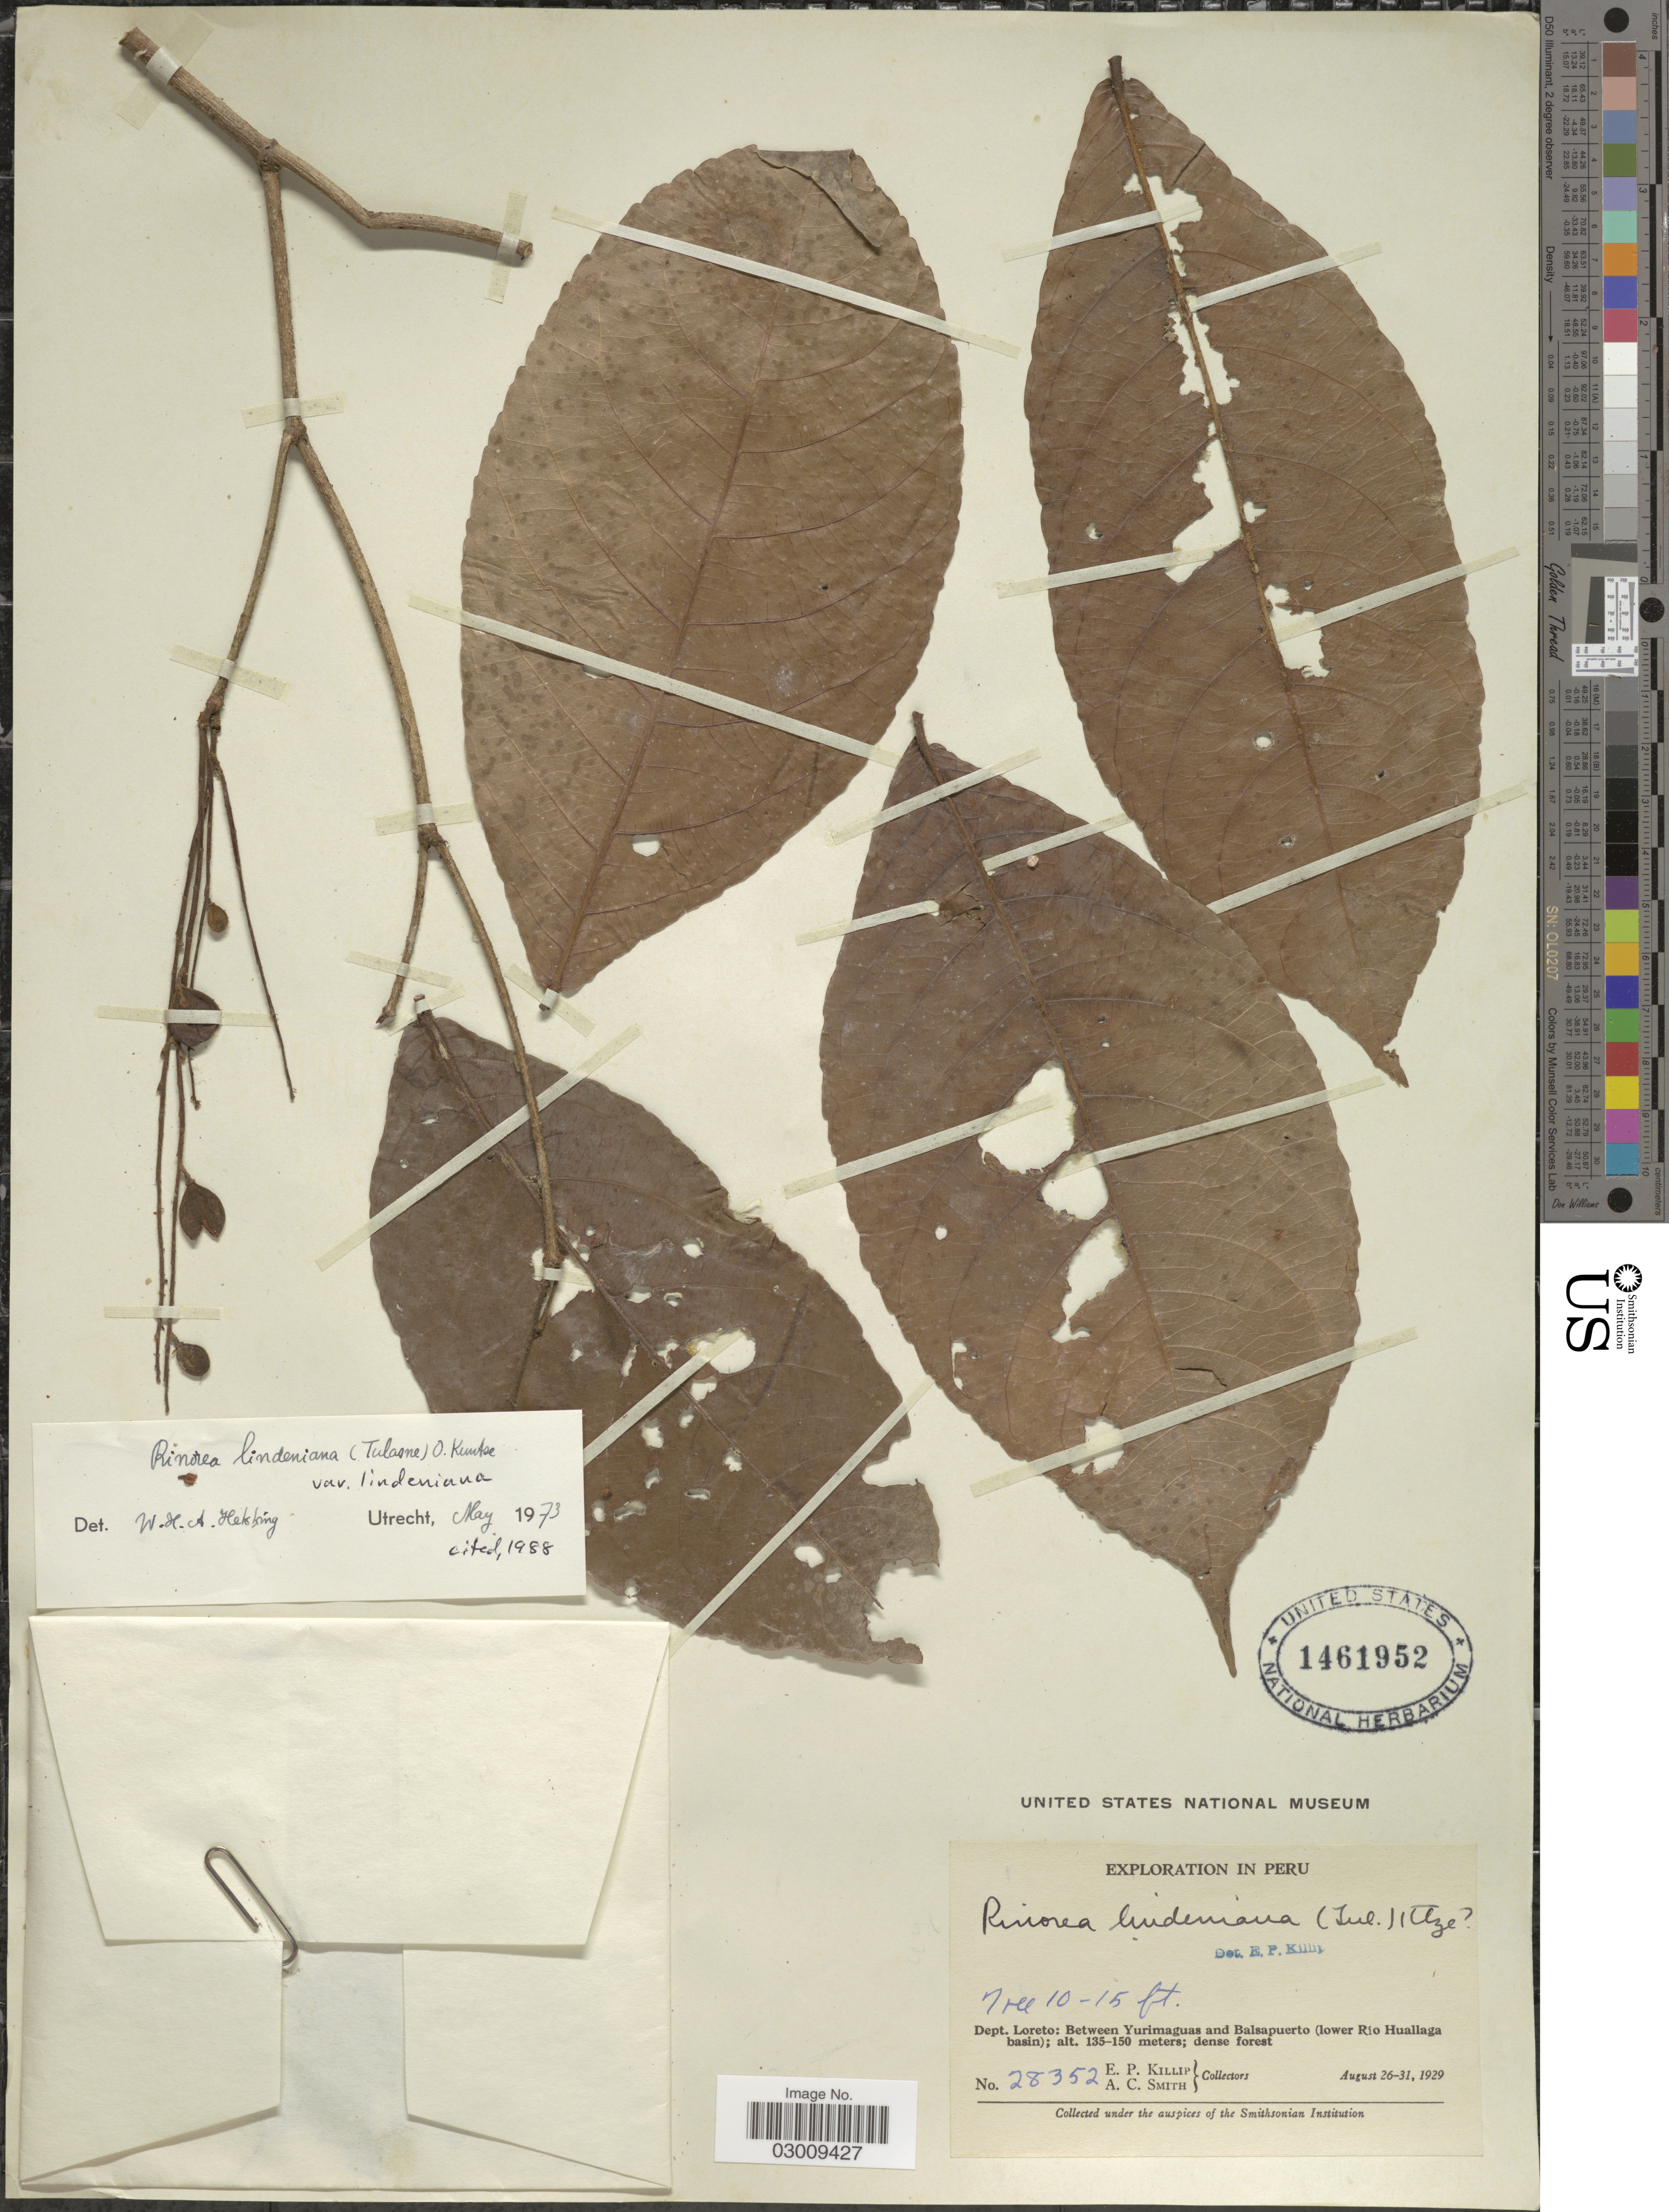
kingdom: Plantae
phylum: Tracheophyta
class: Magnoliopsida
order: Malpighiales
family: Violaceae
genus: Rinorea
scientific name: Rinorea lindeniana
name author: (Tul.) Kuntze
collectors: E. P. Killip & A. C. Smith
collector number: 28352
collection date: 1929-08-26/1929-08-31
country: Peru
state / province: Loreto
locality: Dept. Loreto: Between Yurimaguas and Balsapuerto (lower Río Huallaga basin).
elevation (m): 135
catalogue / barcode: US 1461952